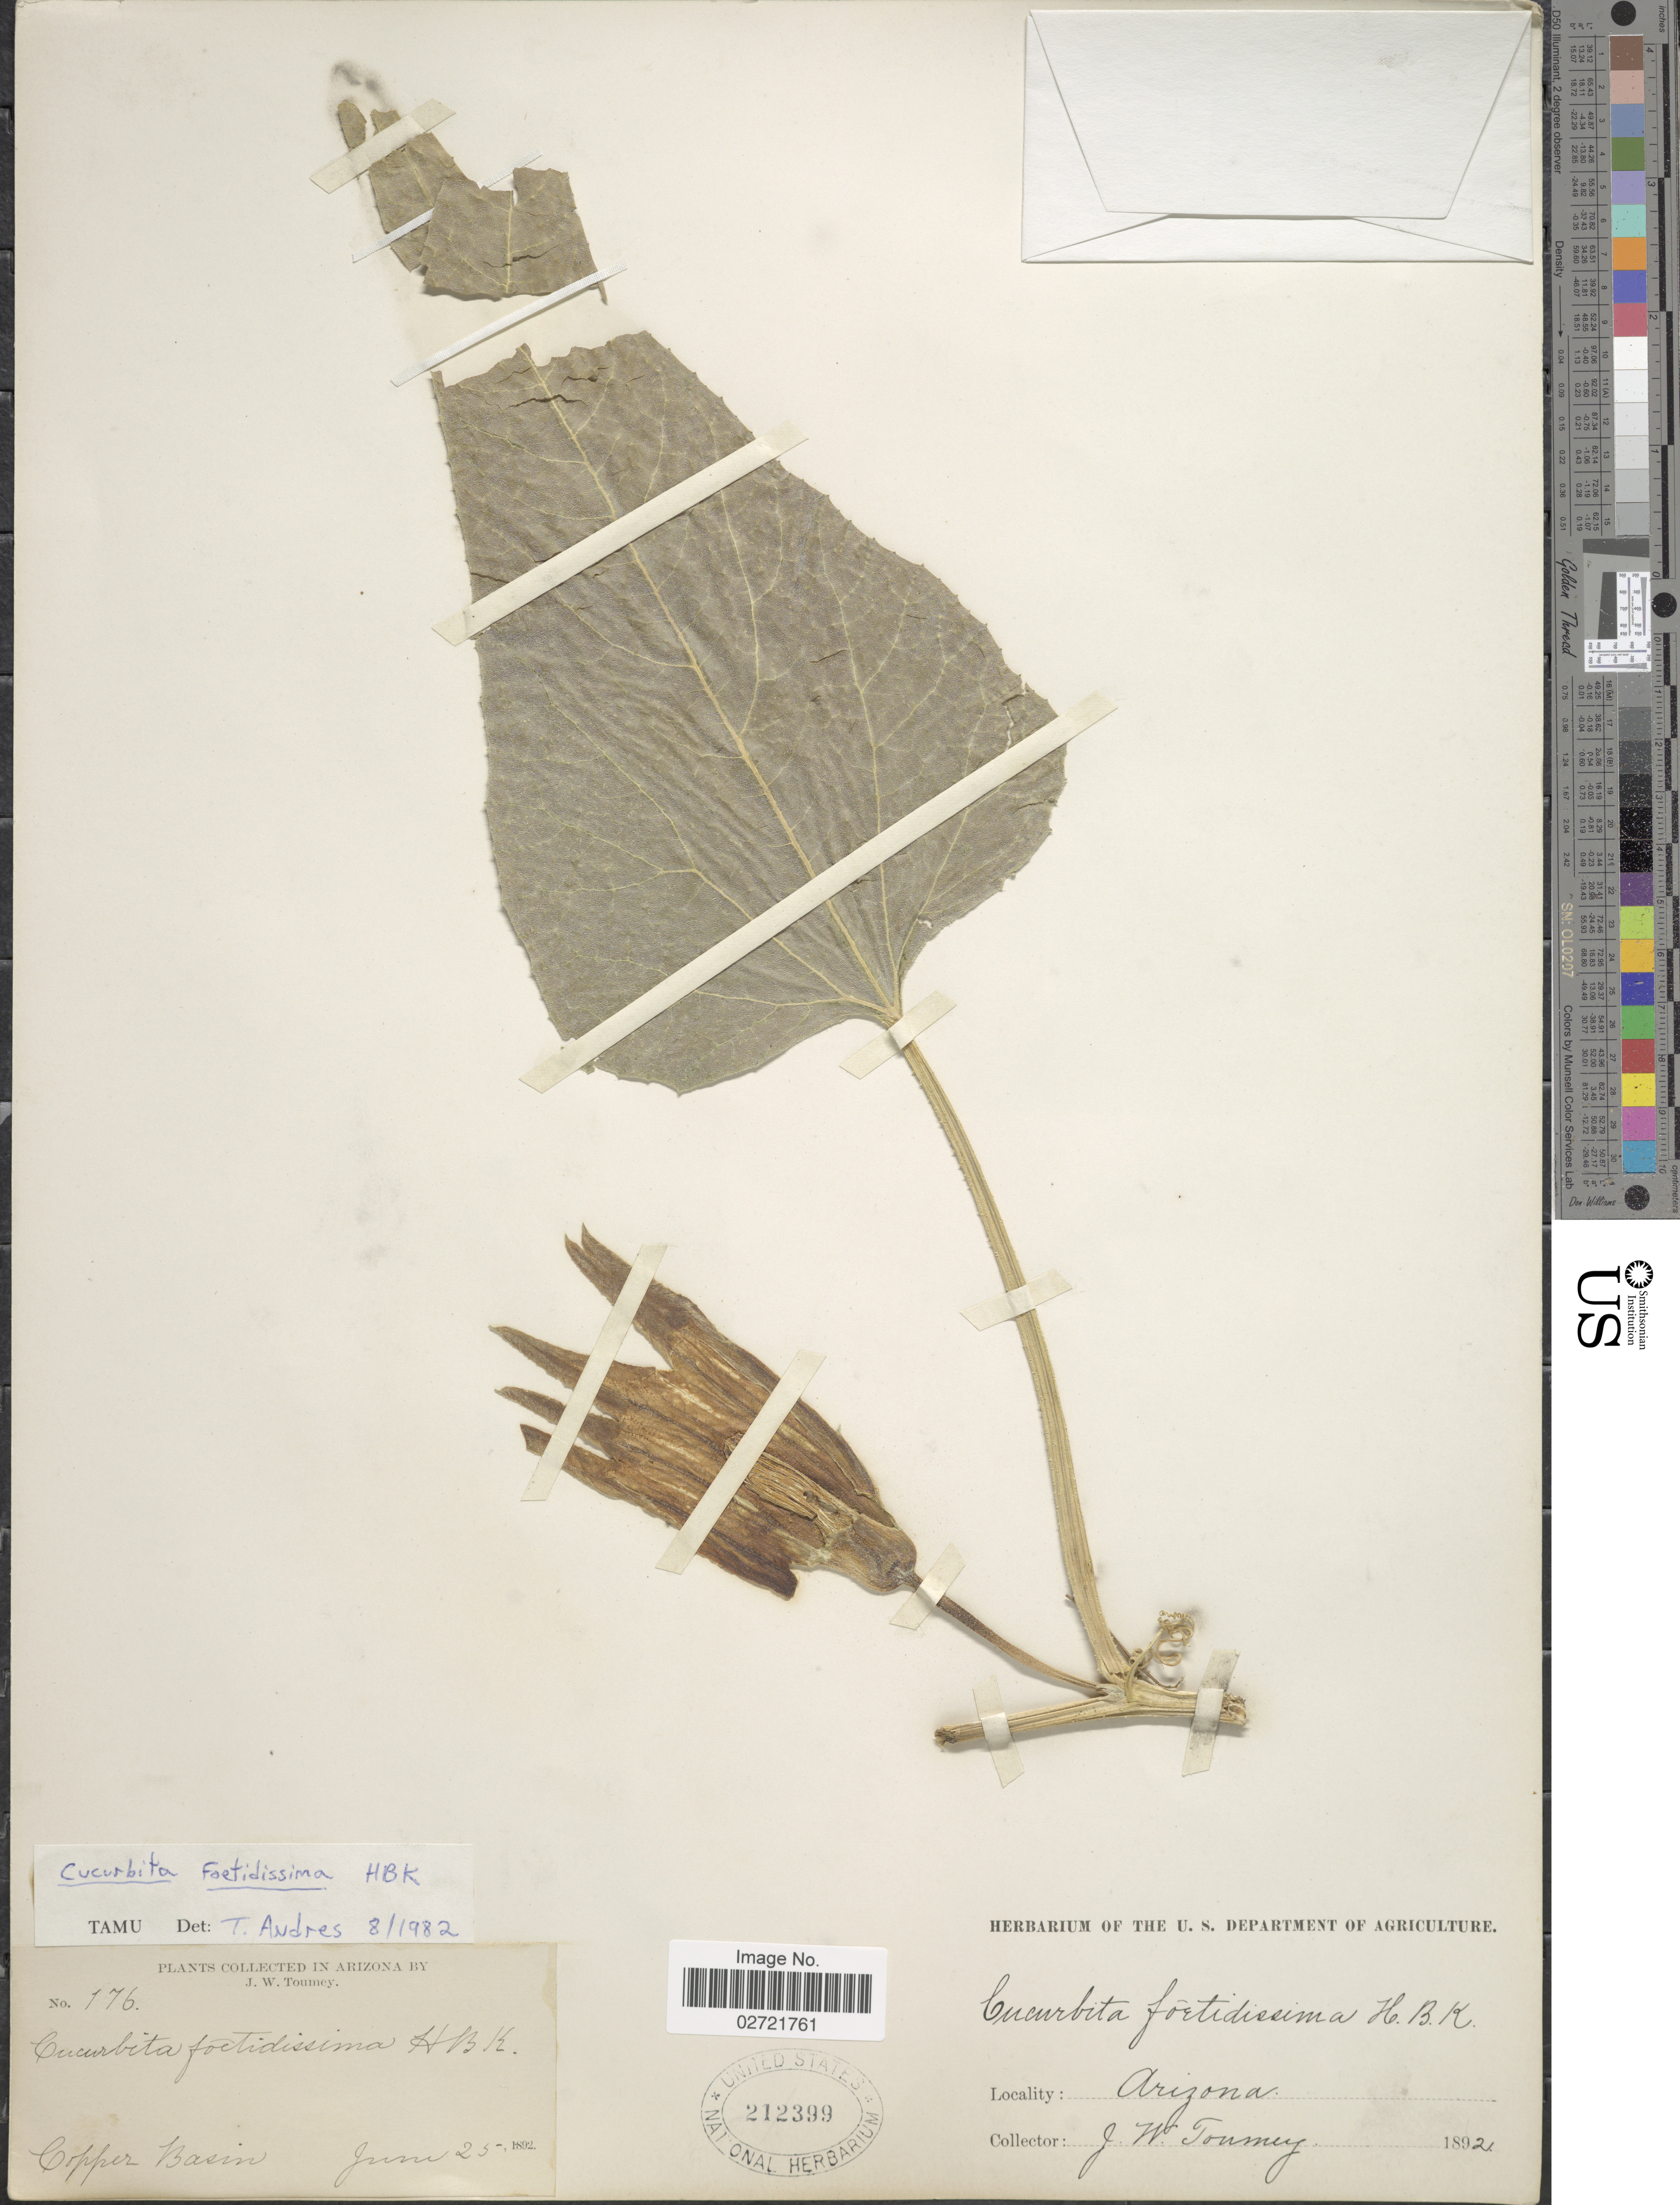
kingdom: Plantae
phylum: Tracheophyta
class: Magnoliopsida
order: Cucurbitales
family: Cucurbitaceae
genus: Cucurbita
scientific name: Cucurbita foetidissima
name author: Kunth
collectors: J. W. Toumey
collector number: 176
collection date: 1892-06-25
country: United States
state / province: Arizona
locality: Copper Basin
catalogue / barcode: US 212399